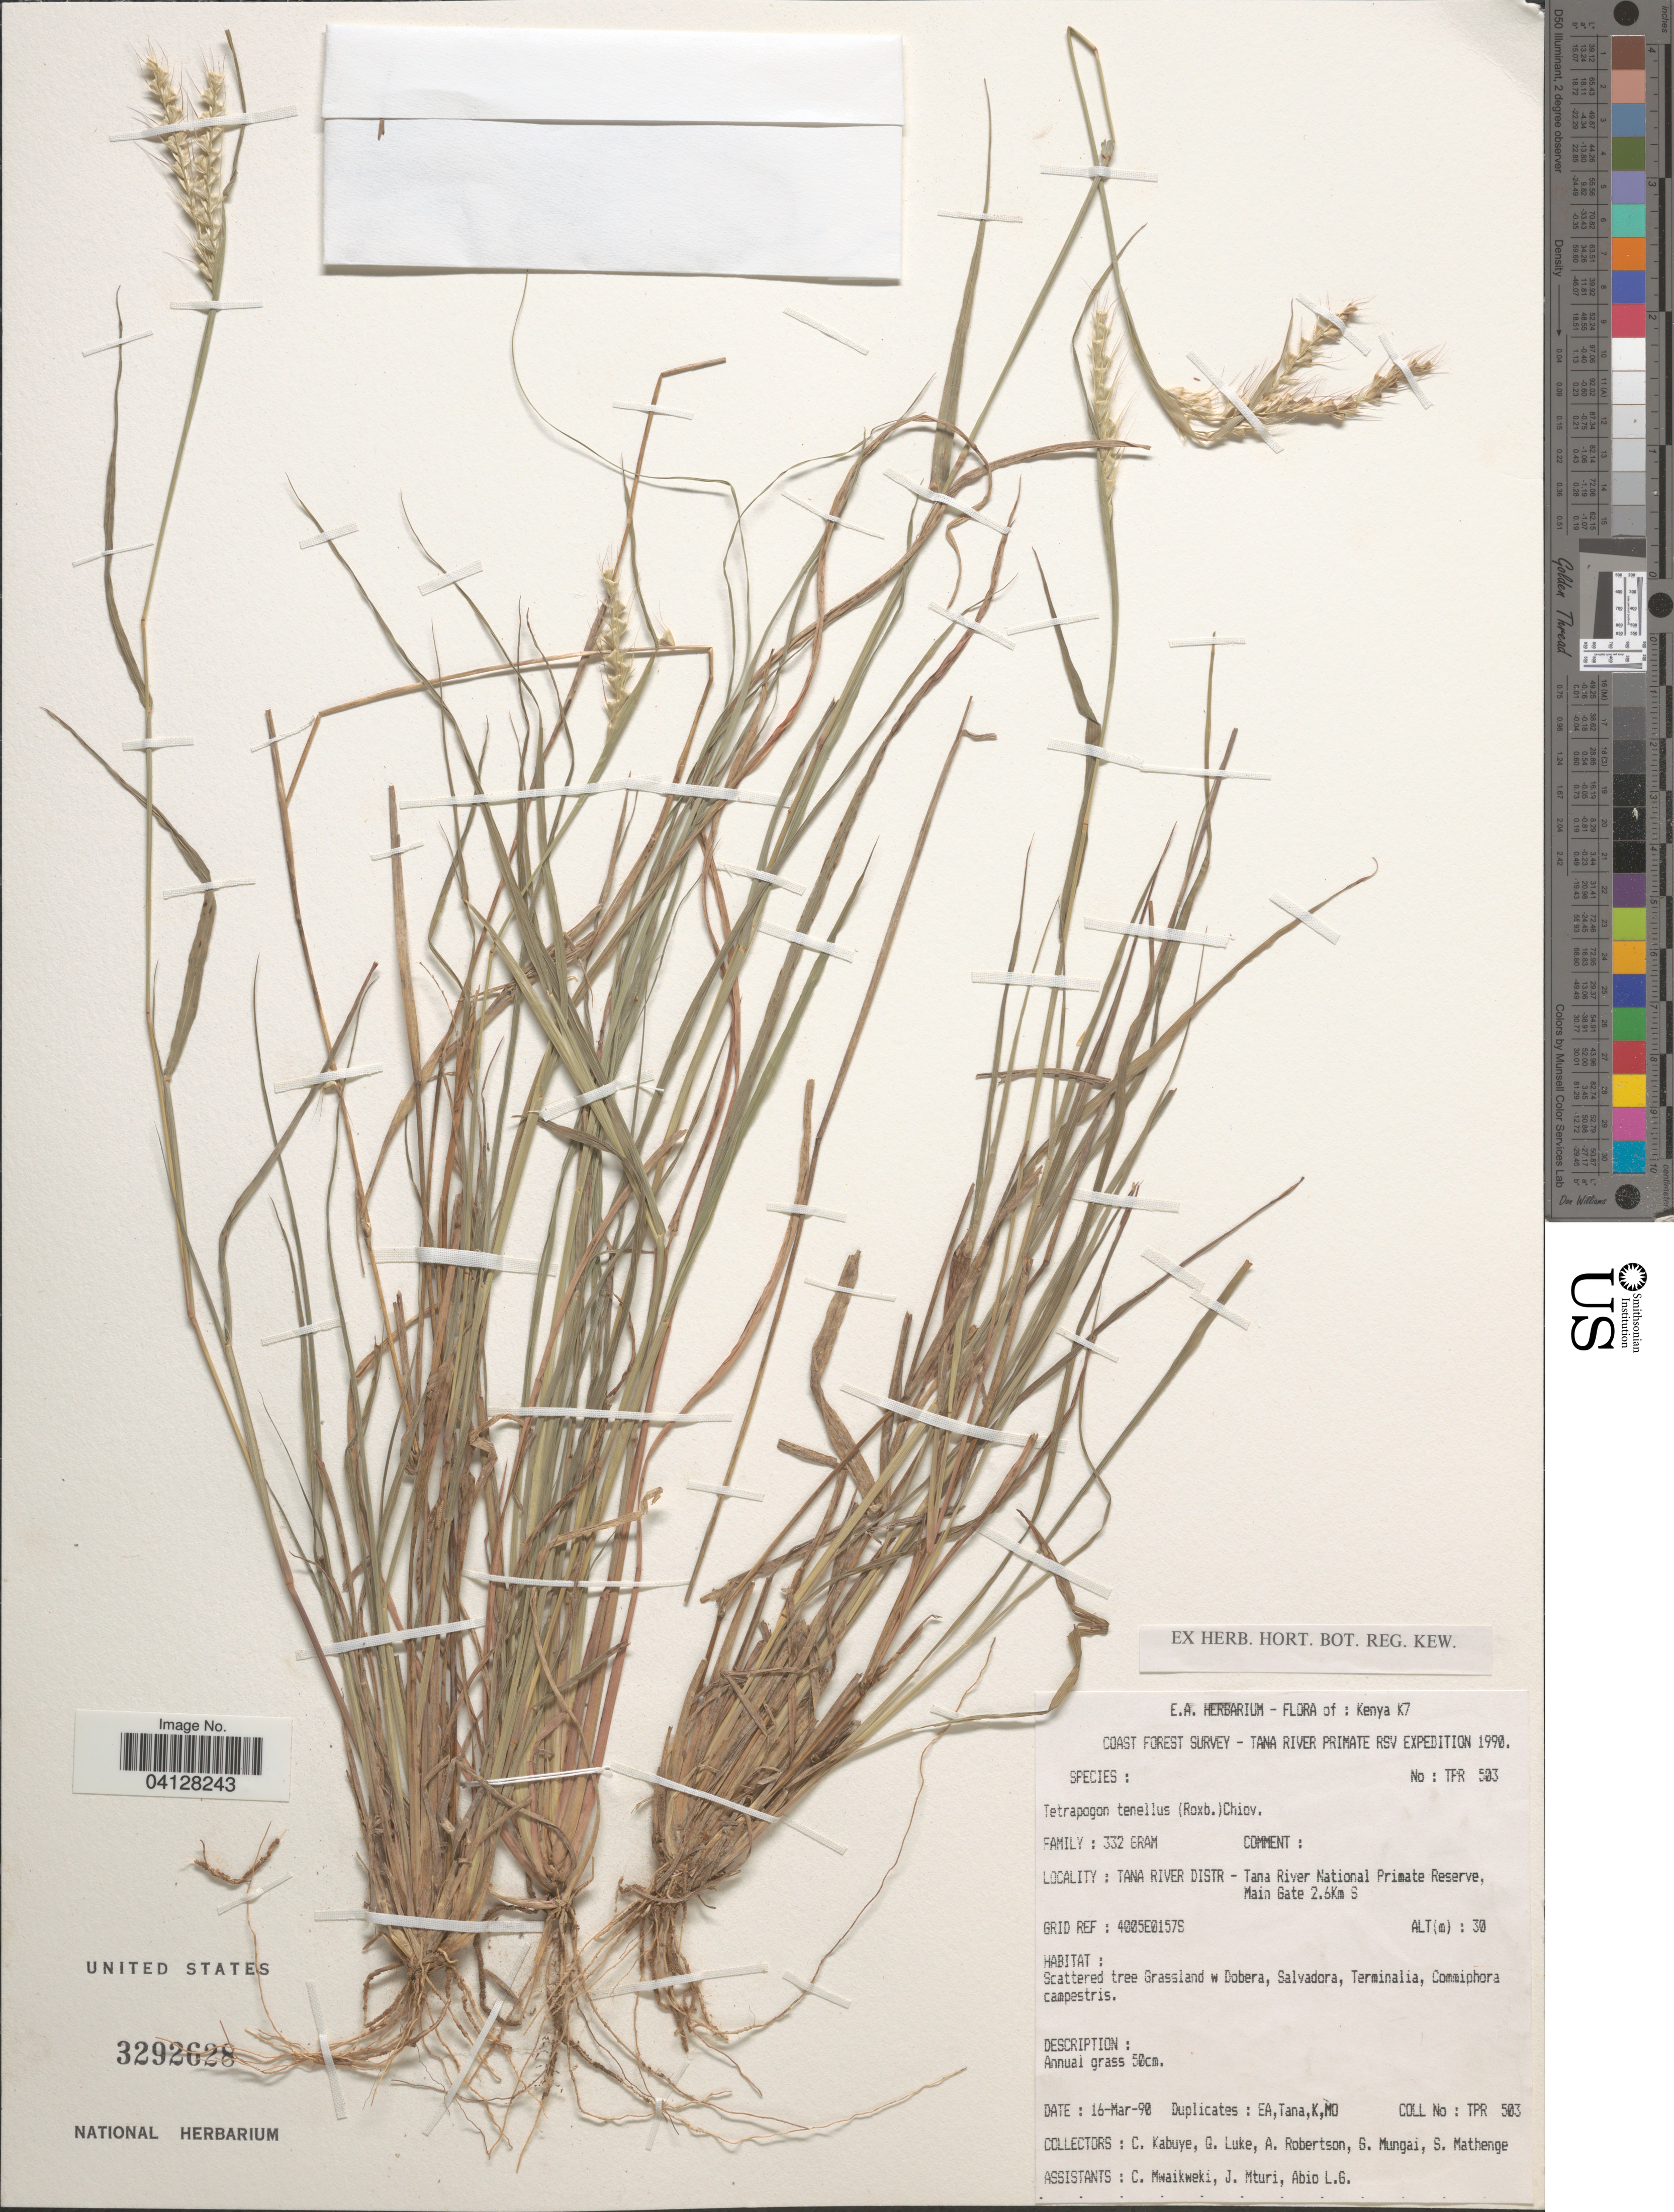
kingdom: Plantae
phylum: Tracheophyta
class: Liliopsida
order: Poales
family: Poaceae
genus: Tetrapogon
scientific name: Tetrapogon tenellus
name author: (J. Koenig ex Roxb.) Chiov.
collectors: C. Kabuye, Q. Luke, A. Robertson, G. Mungai & et al.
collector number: TPR503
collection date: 1990-03-16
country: Kenya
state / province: Tana River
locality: K7. Coast Forest Survey - Tana River Primate RSV Expedition 1990. Tana River Distr - Tana River National Primate Reserve, Main Gate 2.6Km S. Grid Ref: 4005E0157S.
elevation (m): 30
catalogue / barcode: US 3292628